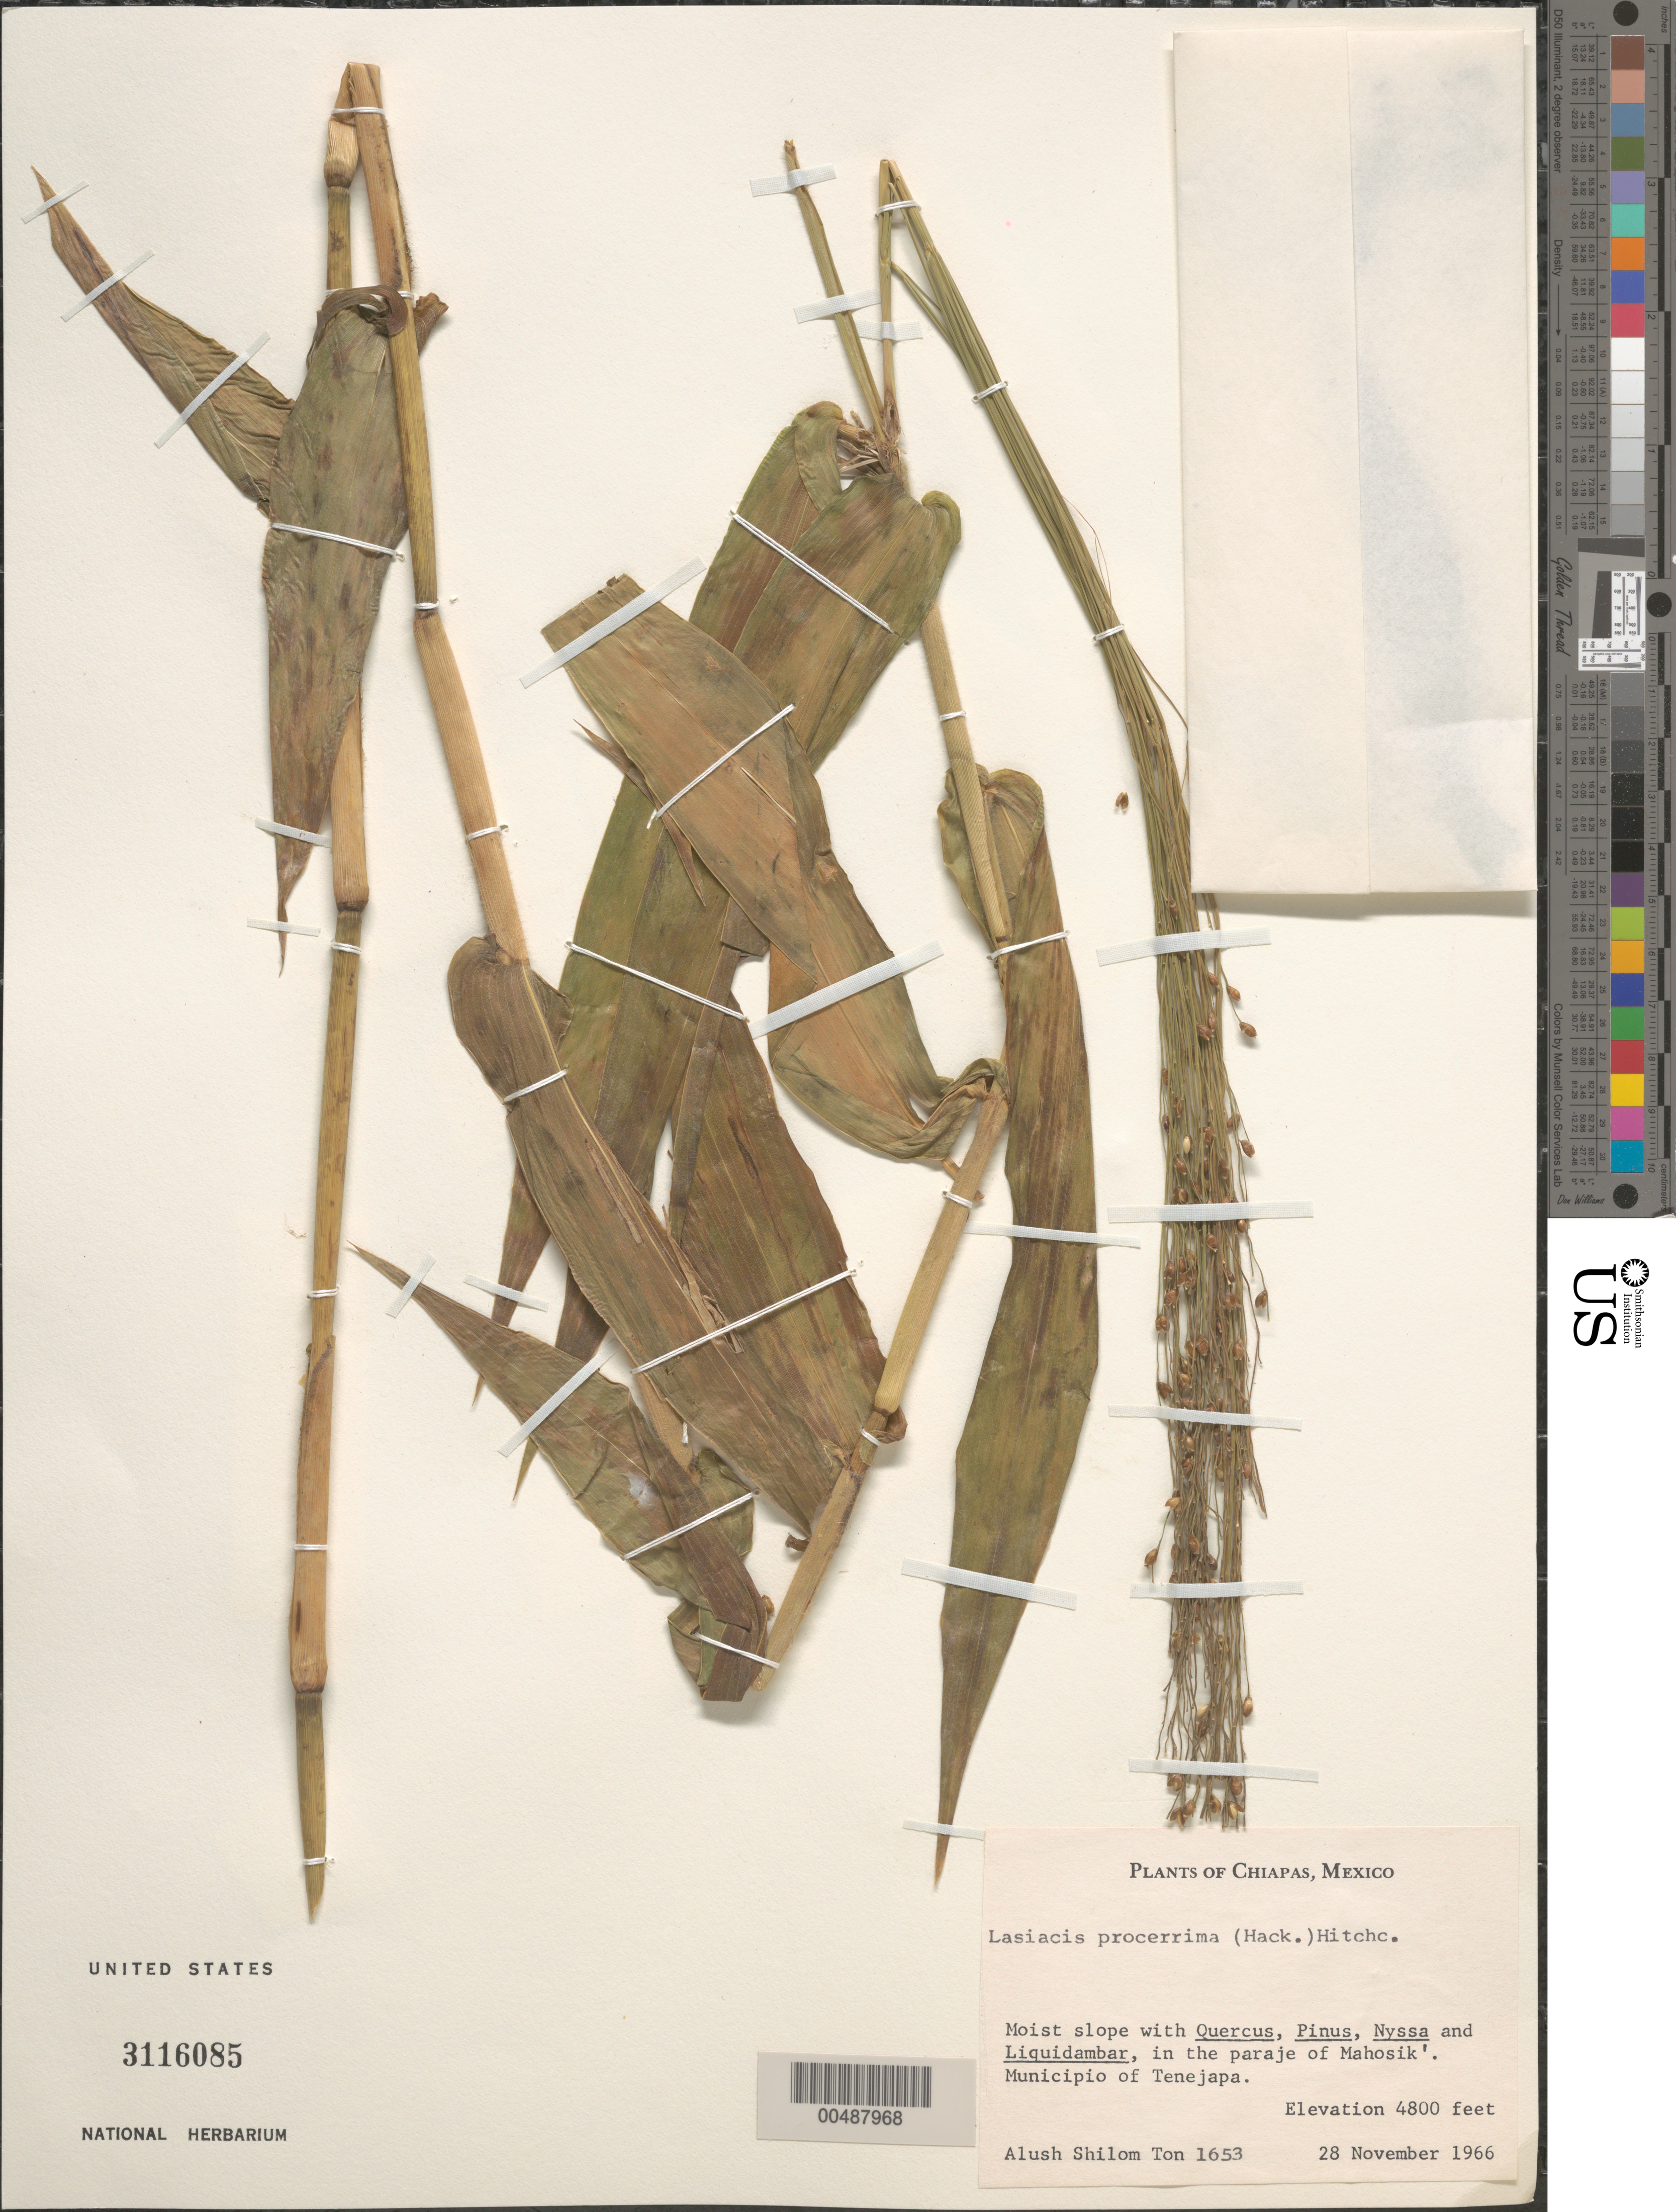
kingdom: Plantae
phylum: Tracheophyta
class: Liliopsida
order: Poales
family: Poaceae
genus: Lasiacis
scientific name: Lasiacis procerrima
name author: (Hack.) Hitchc.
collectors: A. S. Ton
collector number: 1653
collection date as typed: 28 Nov 1966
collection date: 1966-11-28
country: Mexico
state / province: Chiapas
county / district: Tenejapa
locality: In the paraje of Mahosik'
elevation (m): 1463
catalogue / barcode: US 3116085